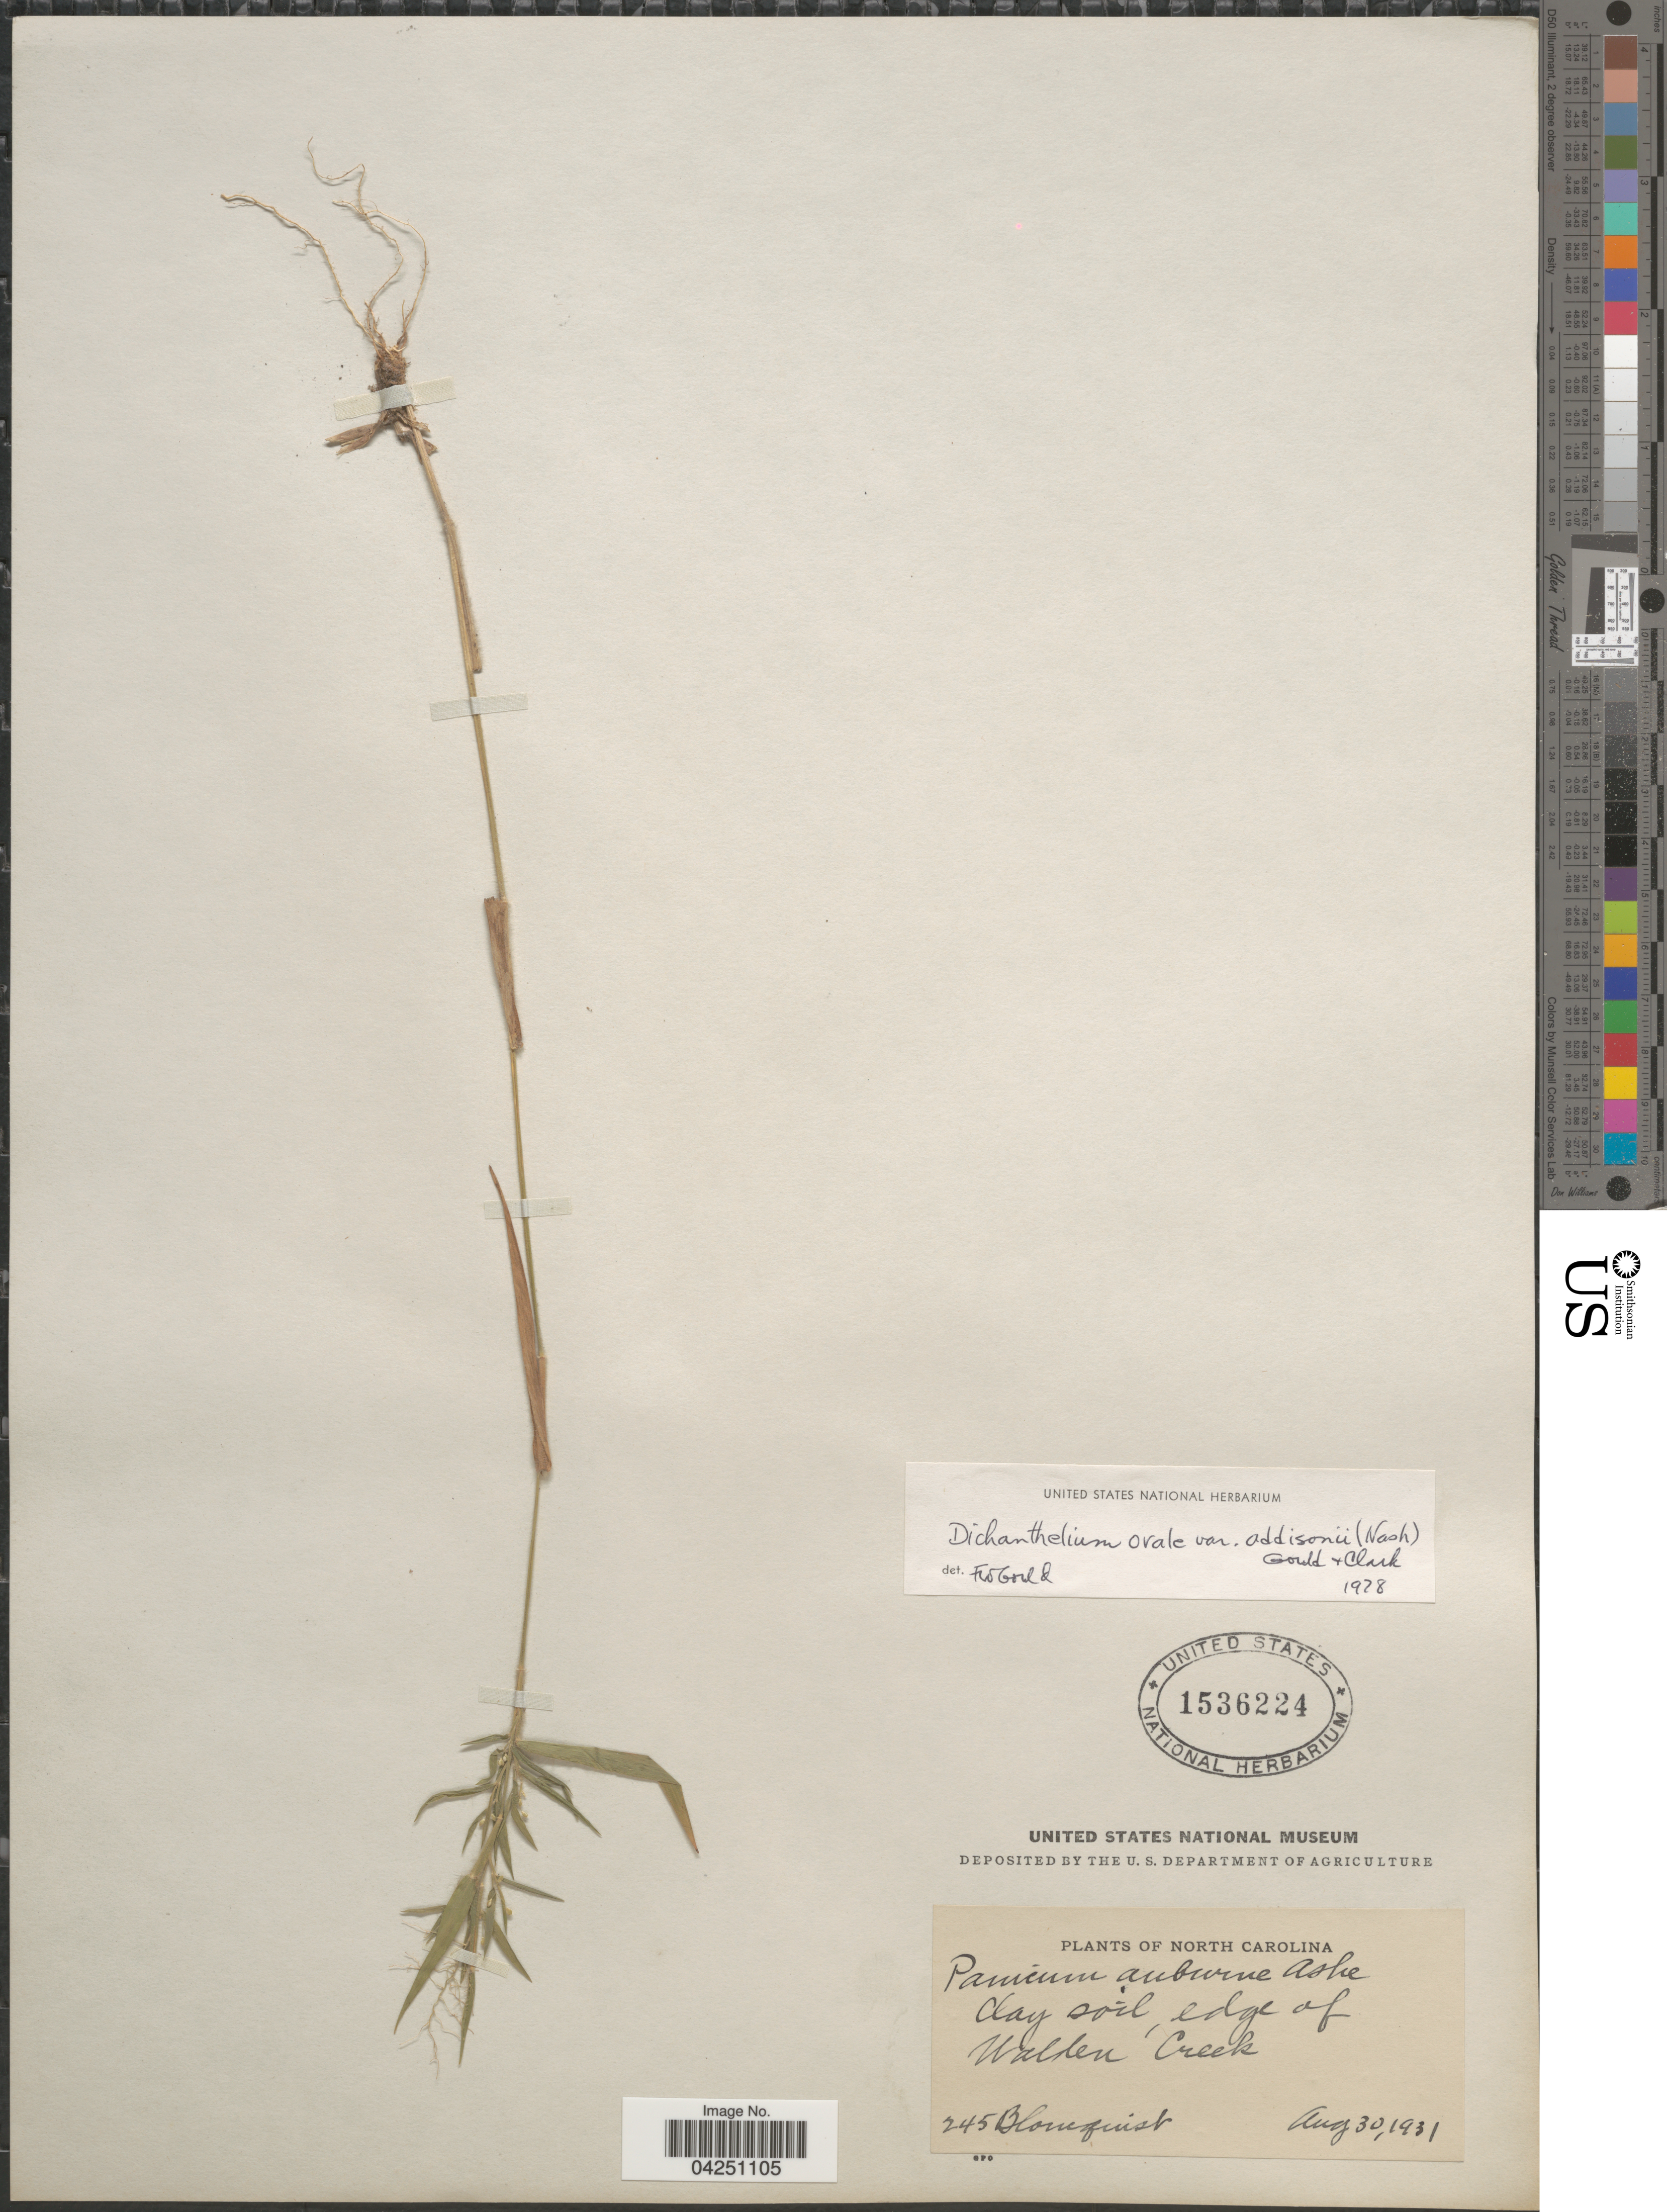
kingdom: Plantae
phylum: Tracheophyta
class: Liliopsida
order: Poales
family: Poaceae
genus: Dichanthelium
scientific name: Dichanthelium acuminatum var. acuminatum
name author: (Sw.) Gould & C.A. Clark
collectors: Blomquist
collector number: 245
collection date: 1931-08-30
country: United States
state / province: North Carolina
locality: Clay soil, edge of Walden Creek.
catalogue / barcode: US 1536224